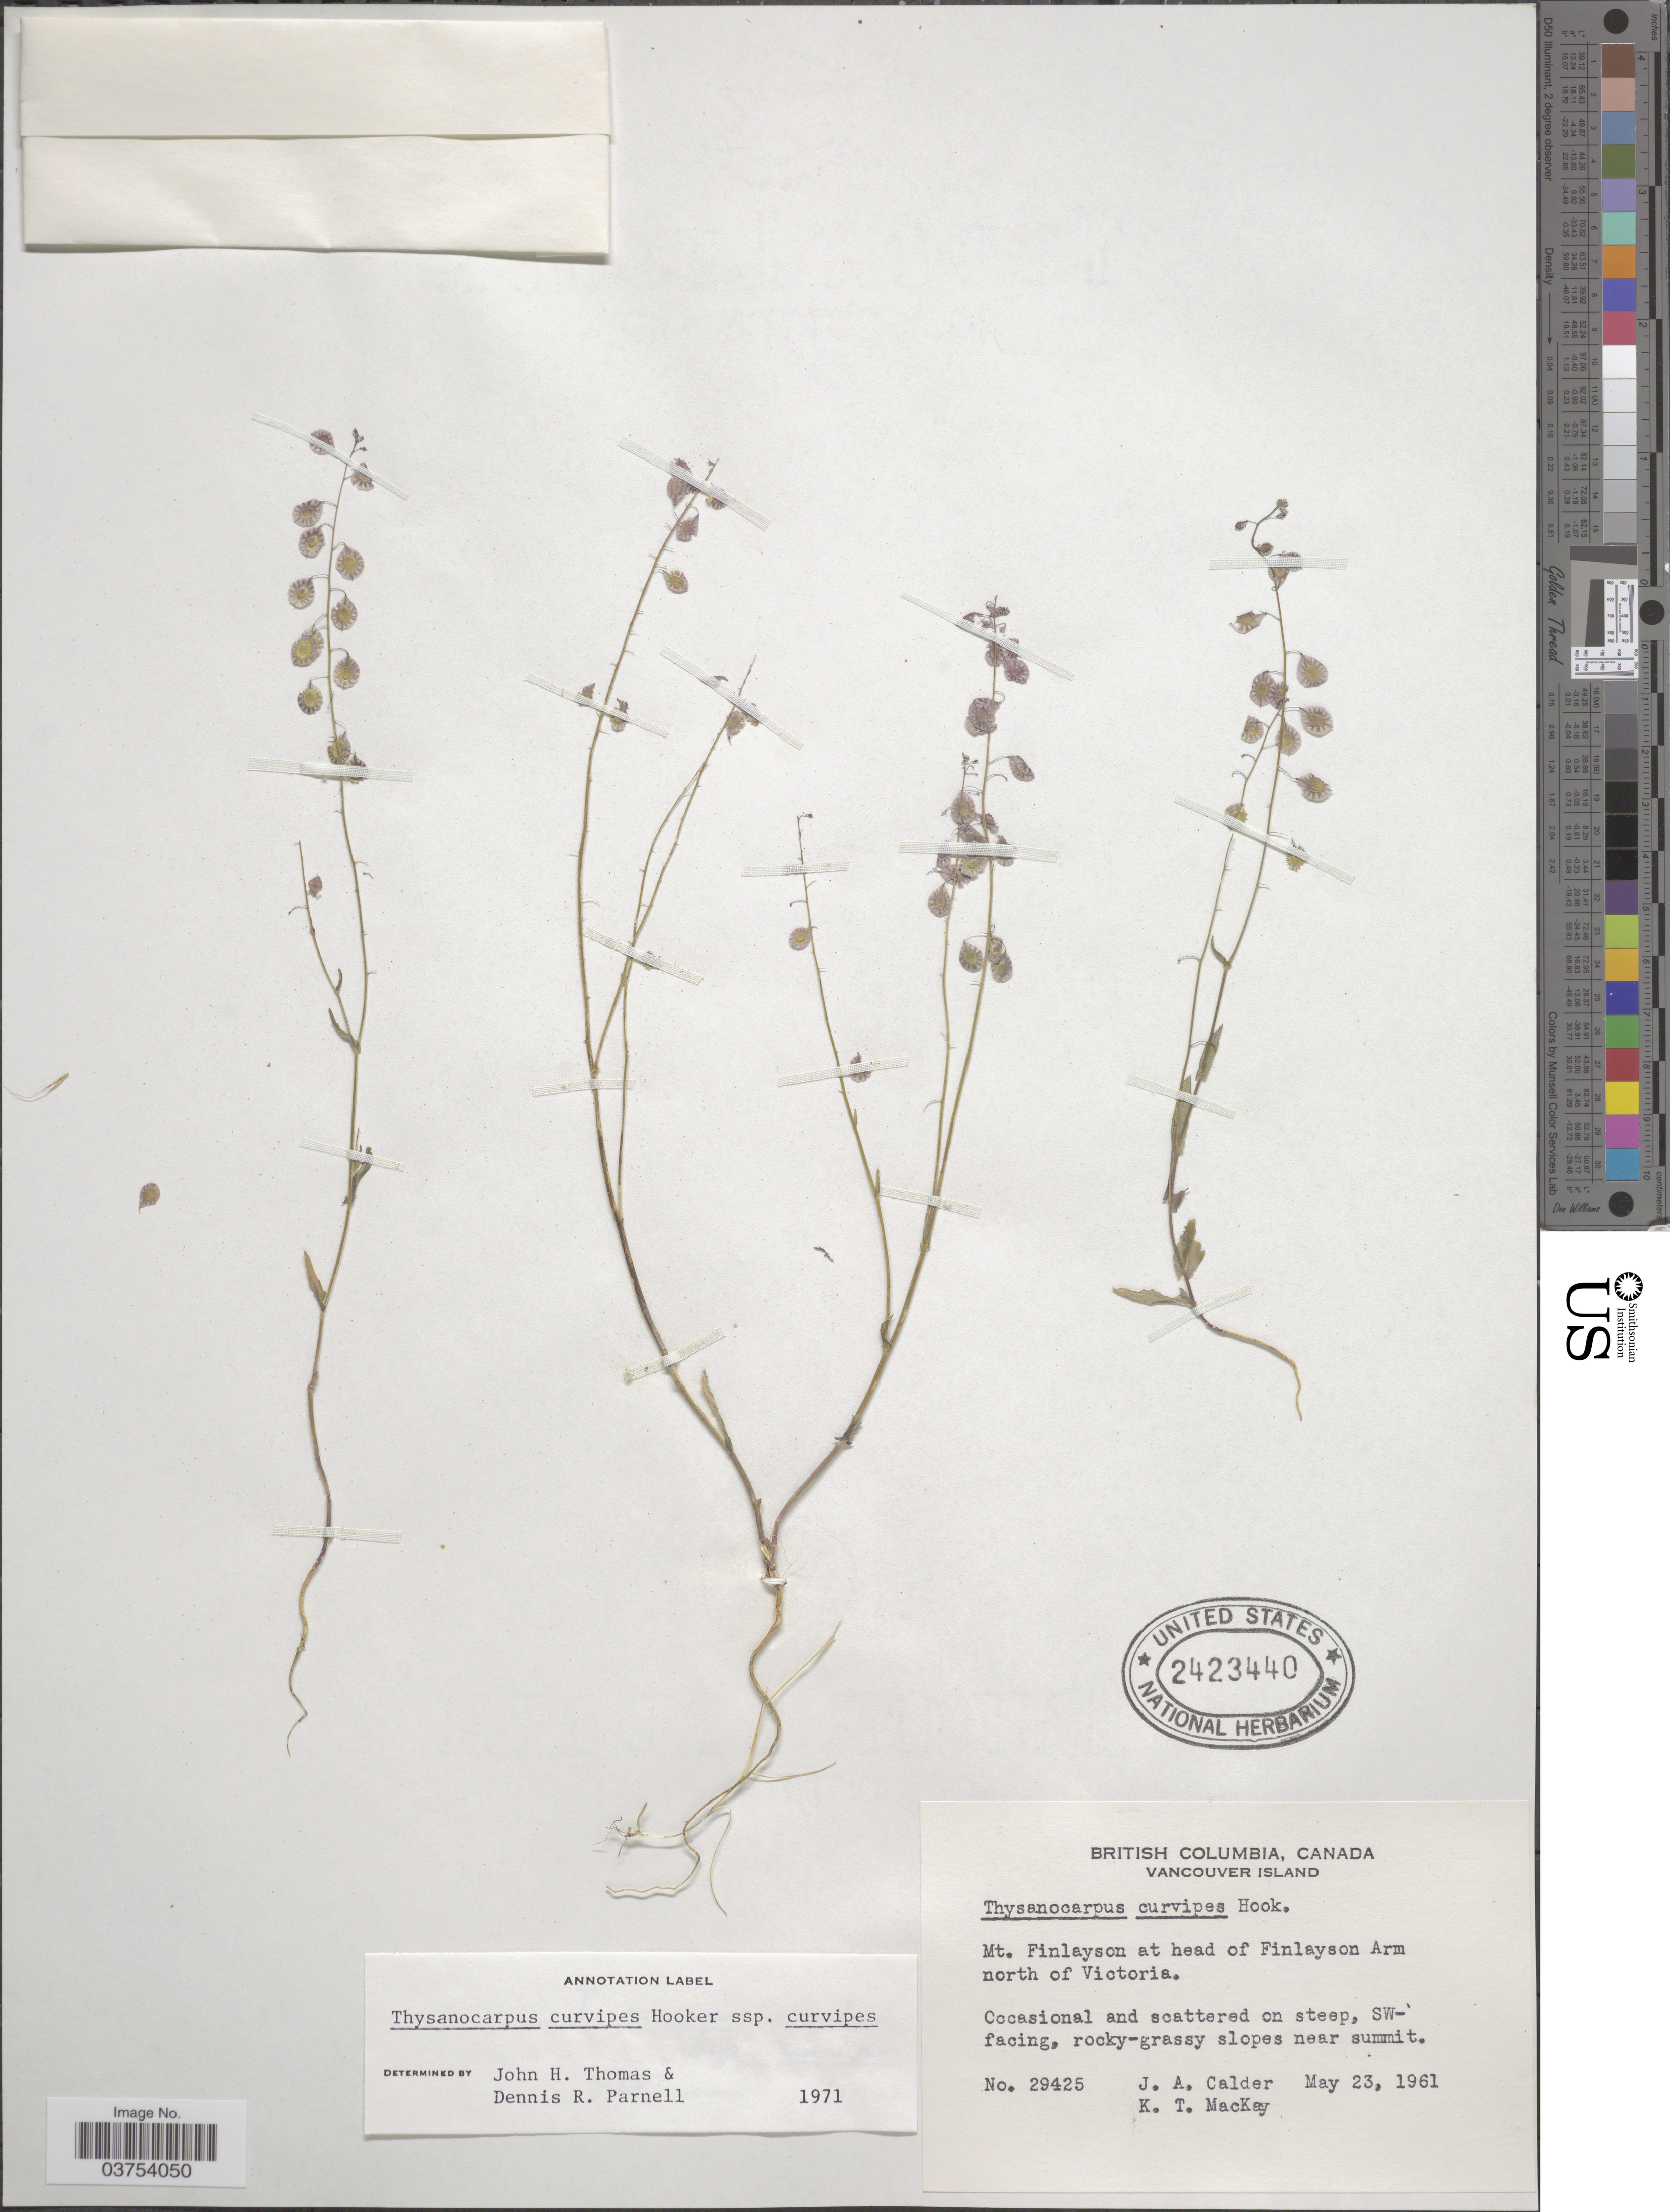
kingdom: Plantae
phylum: Tracheophyta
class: Magnoliopsida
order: Brassicales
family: Brassicaceae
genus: Thysanocarpus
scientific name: Thysanocarpus amplectens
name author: Greene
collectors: J. A. Calder & K. T. Mackay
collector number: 29425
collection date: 1961-05-23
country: Canada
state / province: British Columbia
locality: Vancouver Island. Mt. Finlayson at head of Finlayson Arm north of Victoria.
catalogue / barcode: US 2423440